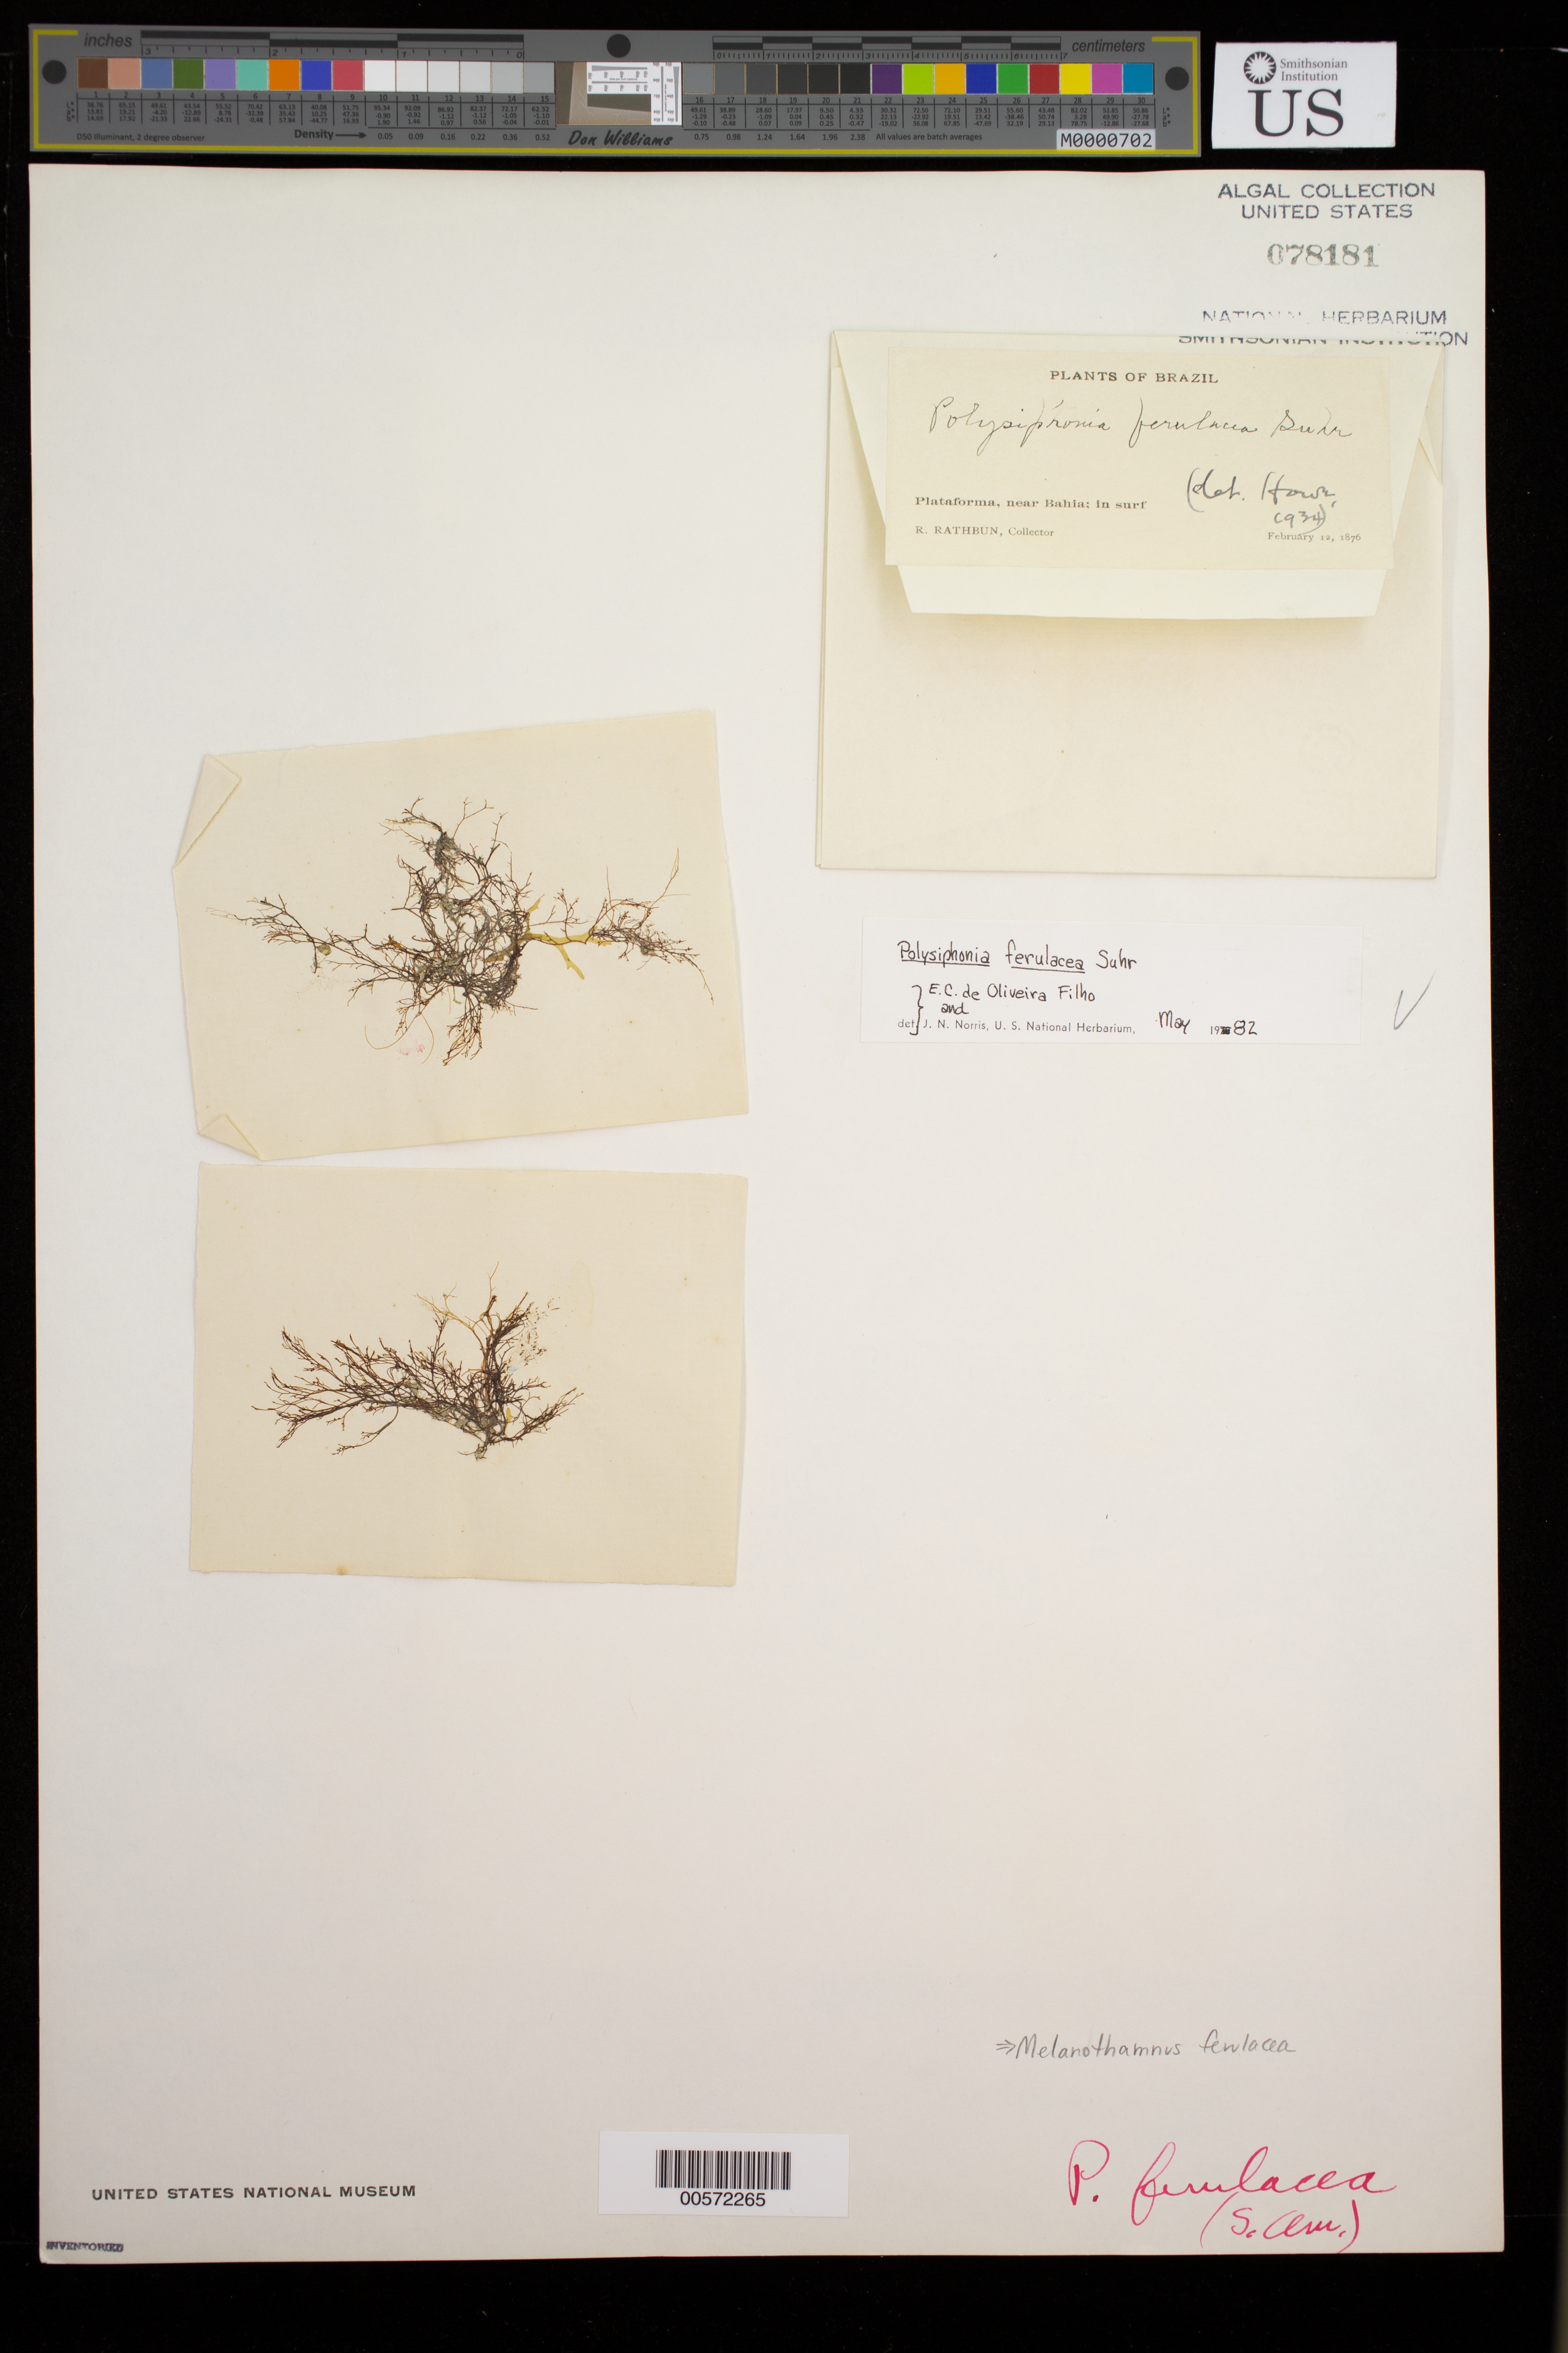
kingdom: Plantae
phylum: Rhodophyta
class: Florideophyceae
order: Ceramiales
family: Rhodomelaceae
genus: Melanothamnus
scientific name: Melanothamnus ferulaceus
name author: (Suhr ex J. Agardh) Diaz-Tapia & Maggs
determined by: Algae name updating Project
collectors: R. Rathbun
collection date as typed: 12 Feb 1876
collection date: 1876-02-12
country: Brazil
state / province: Bahia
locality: Plataforma, near Salvador (Bahia)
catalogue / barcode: US 78181